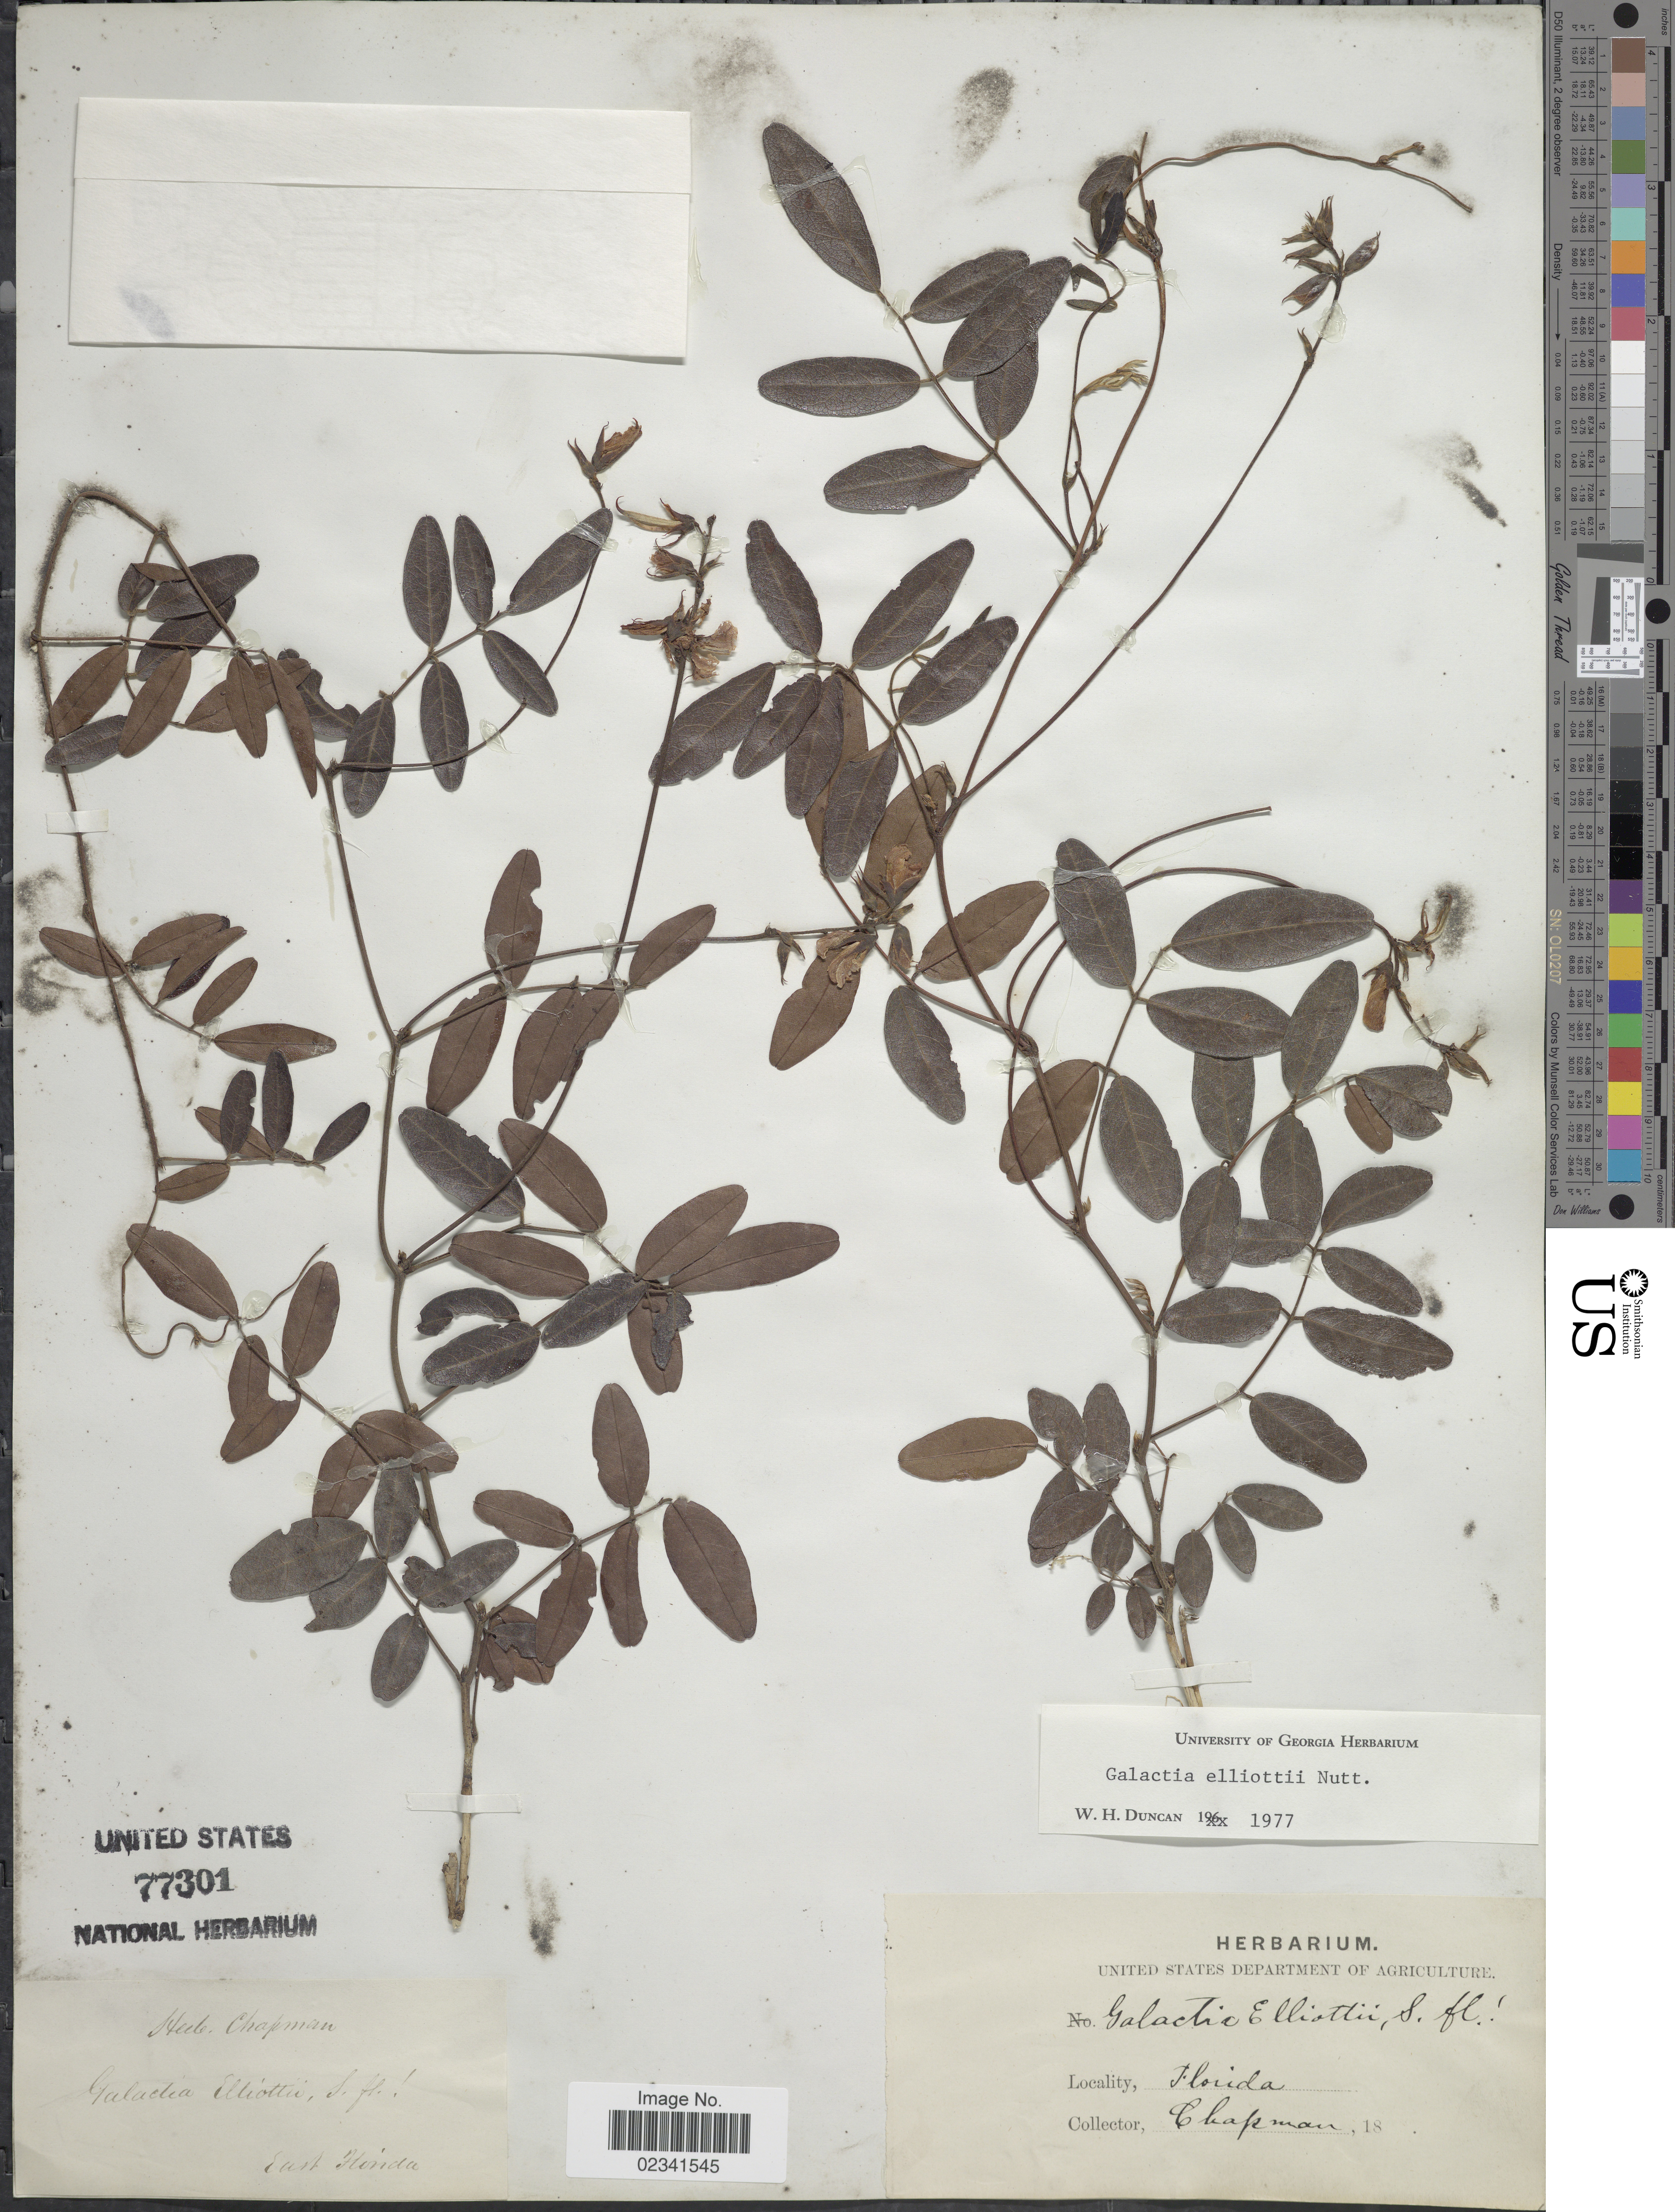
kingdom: Plantae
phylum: Tracheophyta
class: Magnoliopsida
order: Fabales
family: Fabaceae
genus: Galactia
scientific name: Galactia elliottii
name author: Nutt.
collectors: A. Chapman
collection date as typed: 18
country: United States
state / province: Florida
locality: East Florida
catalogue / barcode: US 77301